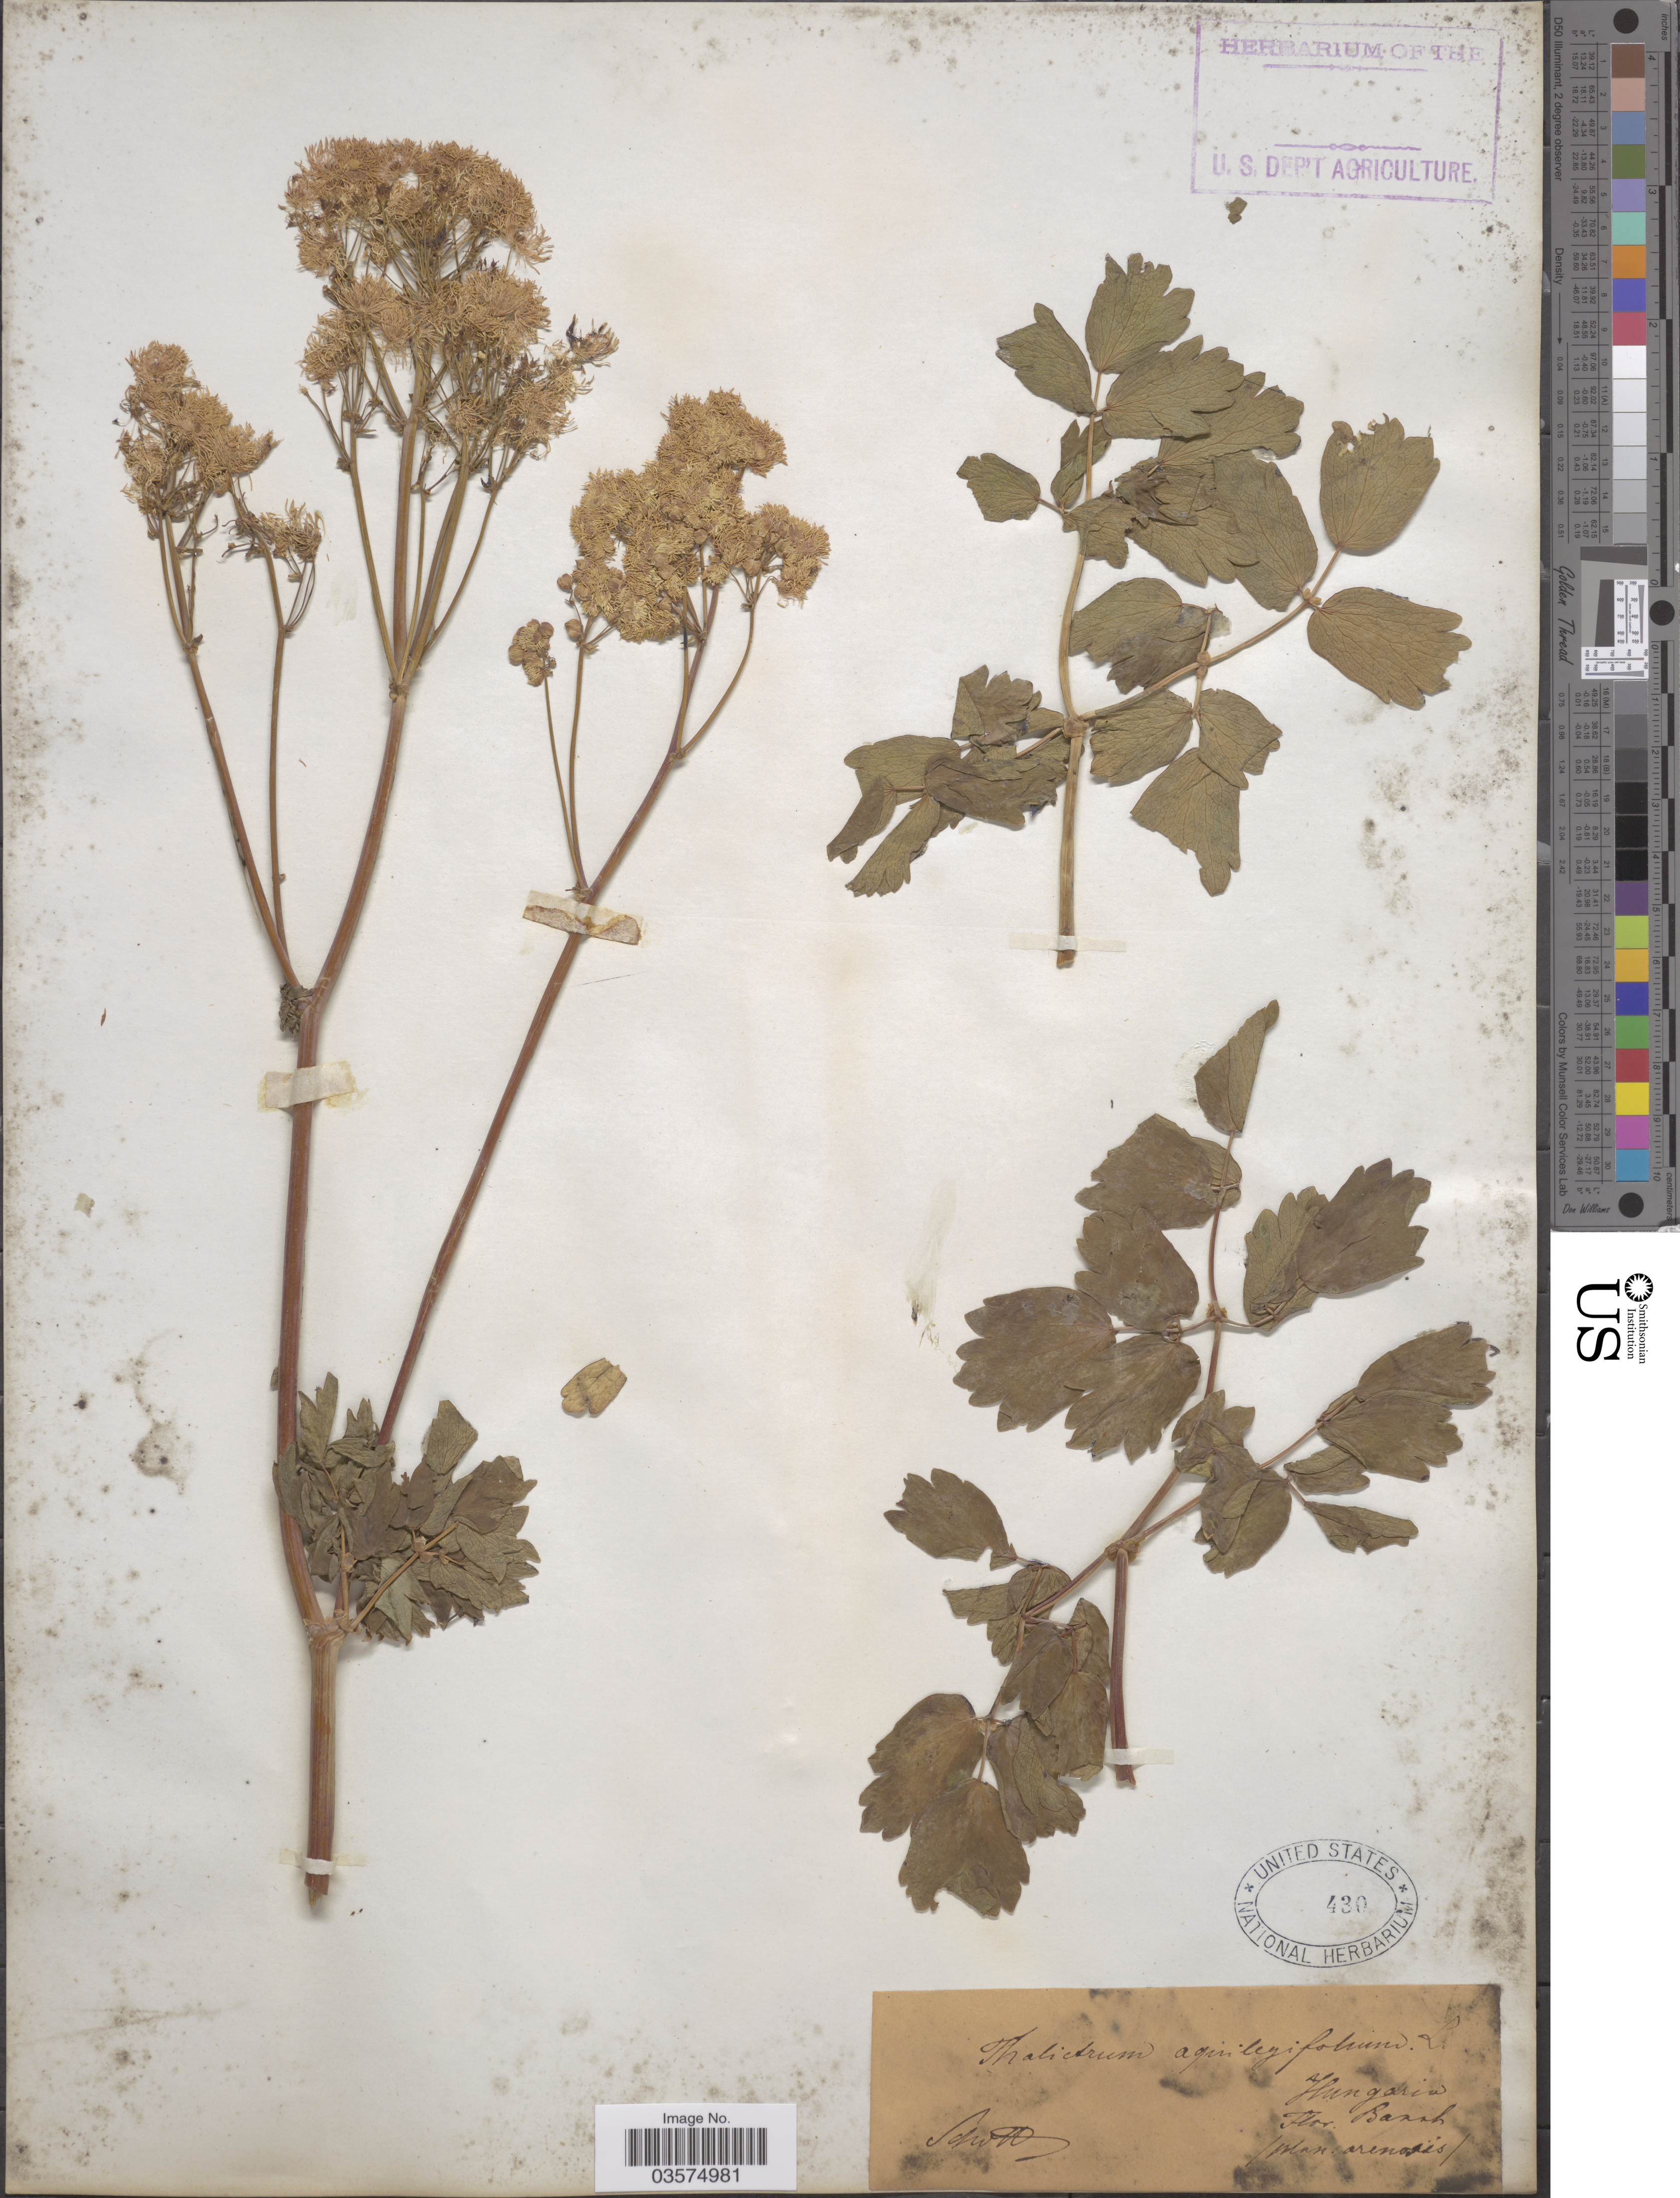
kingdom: Plantae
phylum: Tracheophyta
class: Magnoliopsida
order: Ranunculales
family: Ranunculaceae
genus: Thalictrum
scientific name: Thalictrum aquilegifolium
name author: L.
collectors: Schott, --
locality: Flor. Banat (plan. arenosis)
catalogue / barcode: US 430